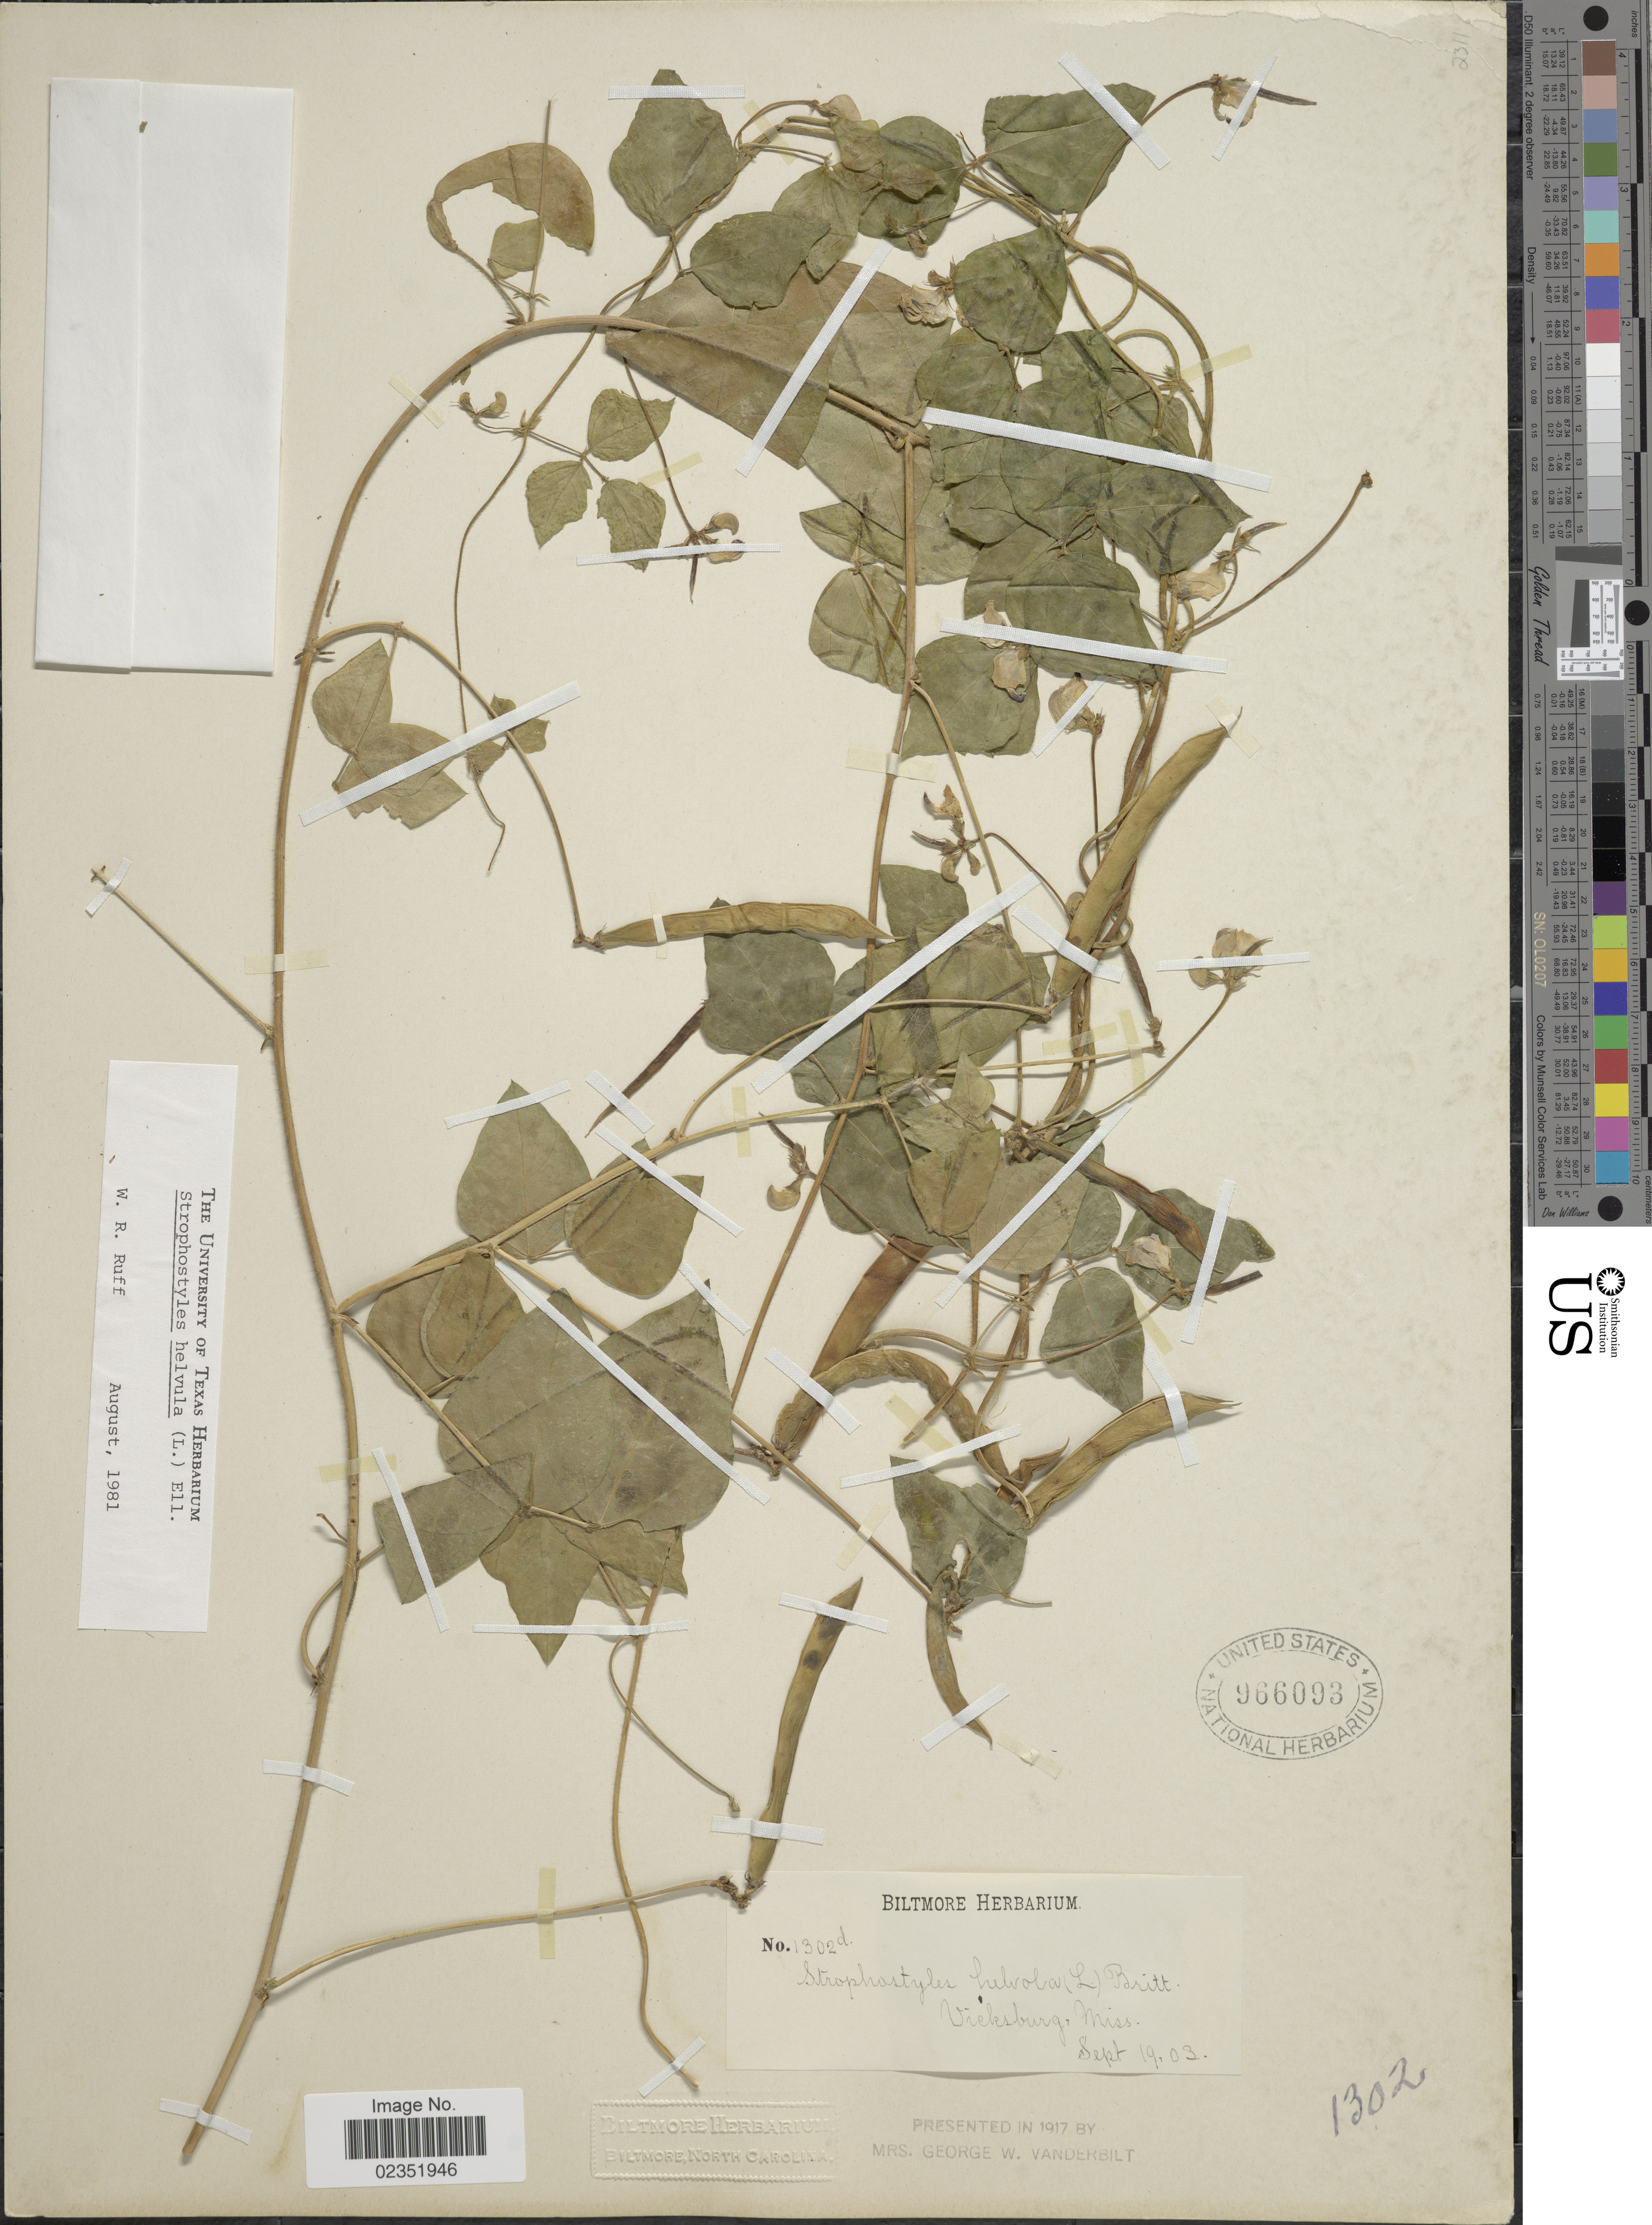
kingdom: Plantae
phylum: Tracheophyta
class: Magnoliopsida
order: Fabales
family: Fabaceae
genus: Strophostyles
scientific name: Strophostyles helvola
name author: (L.) Elliott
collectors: ex herb. Biltmore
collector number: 1302d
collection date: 1903-09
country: United States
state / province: Mississippi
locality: Vicksburg.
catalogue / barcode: US 966093